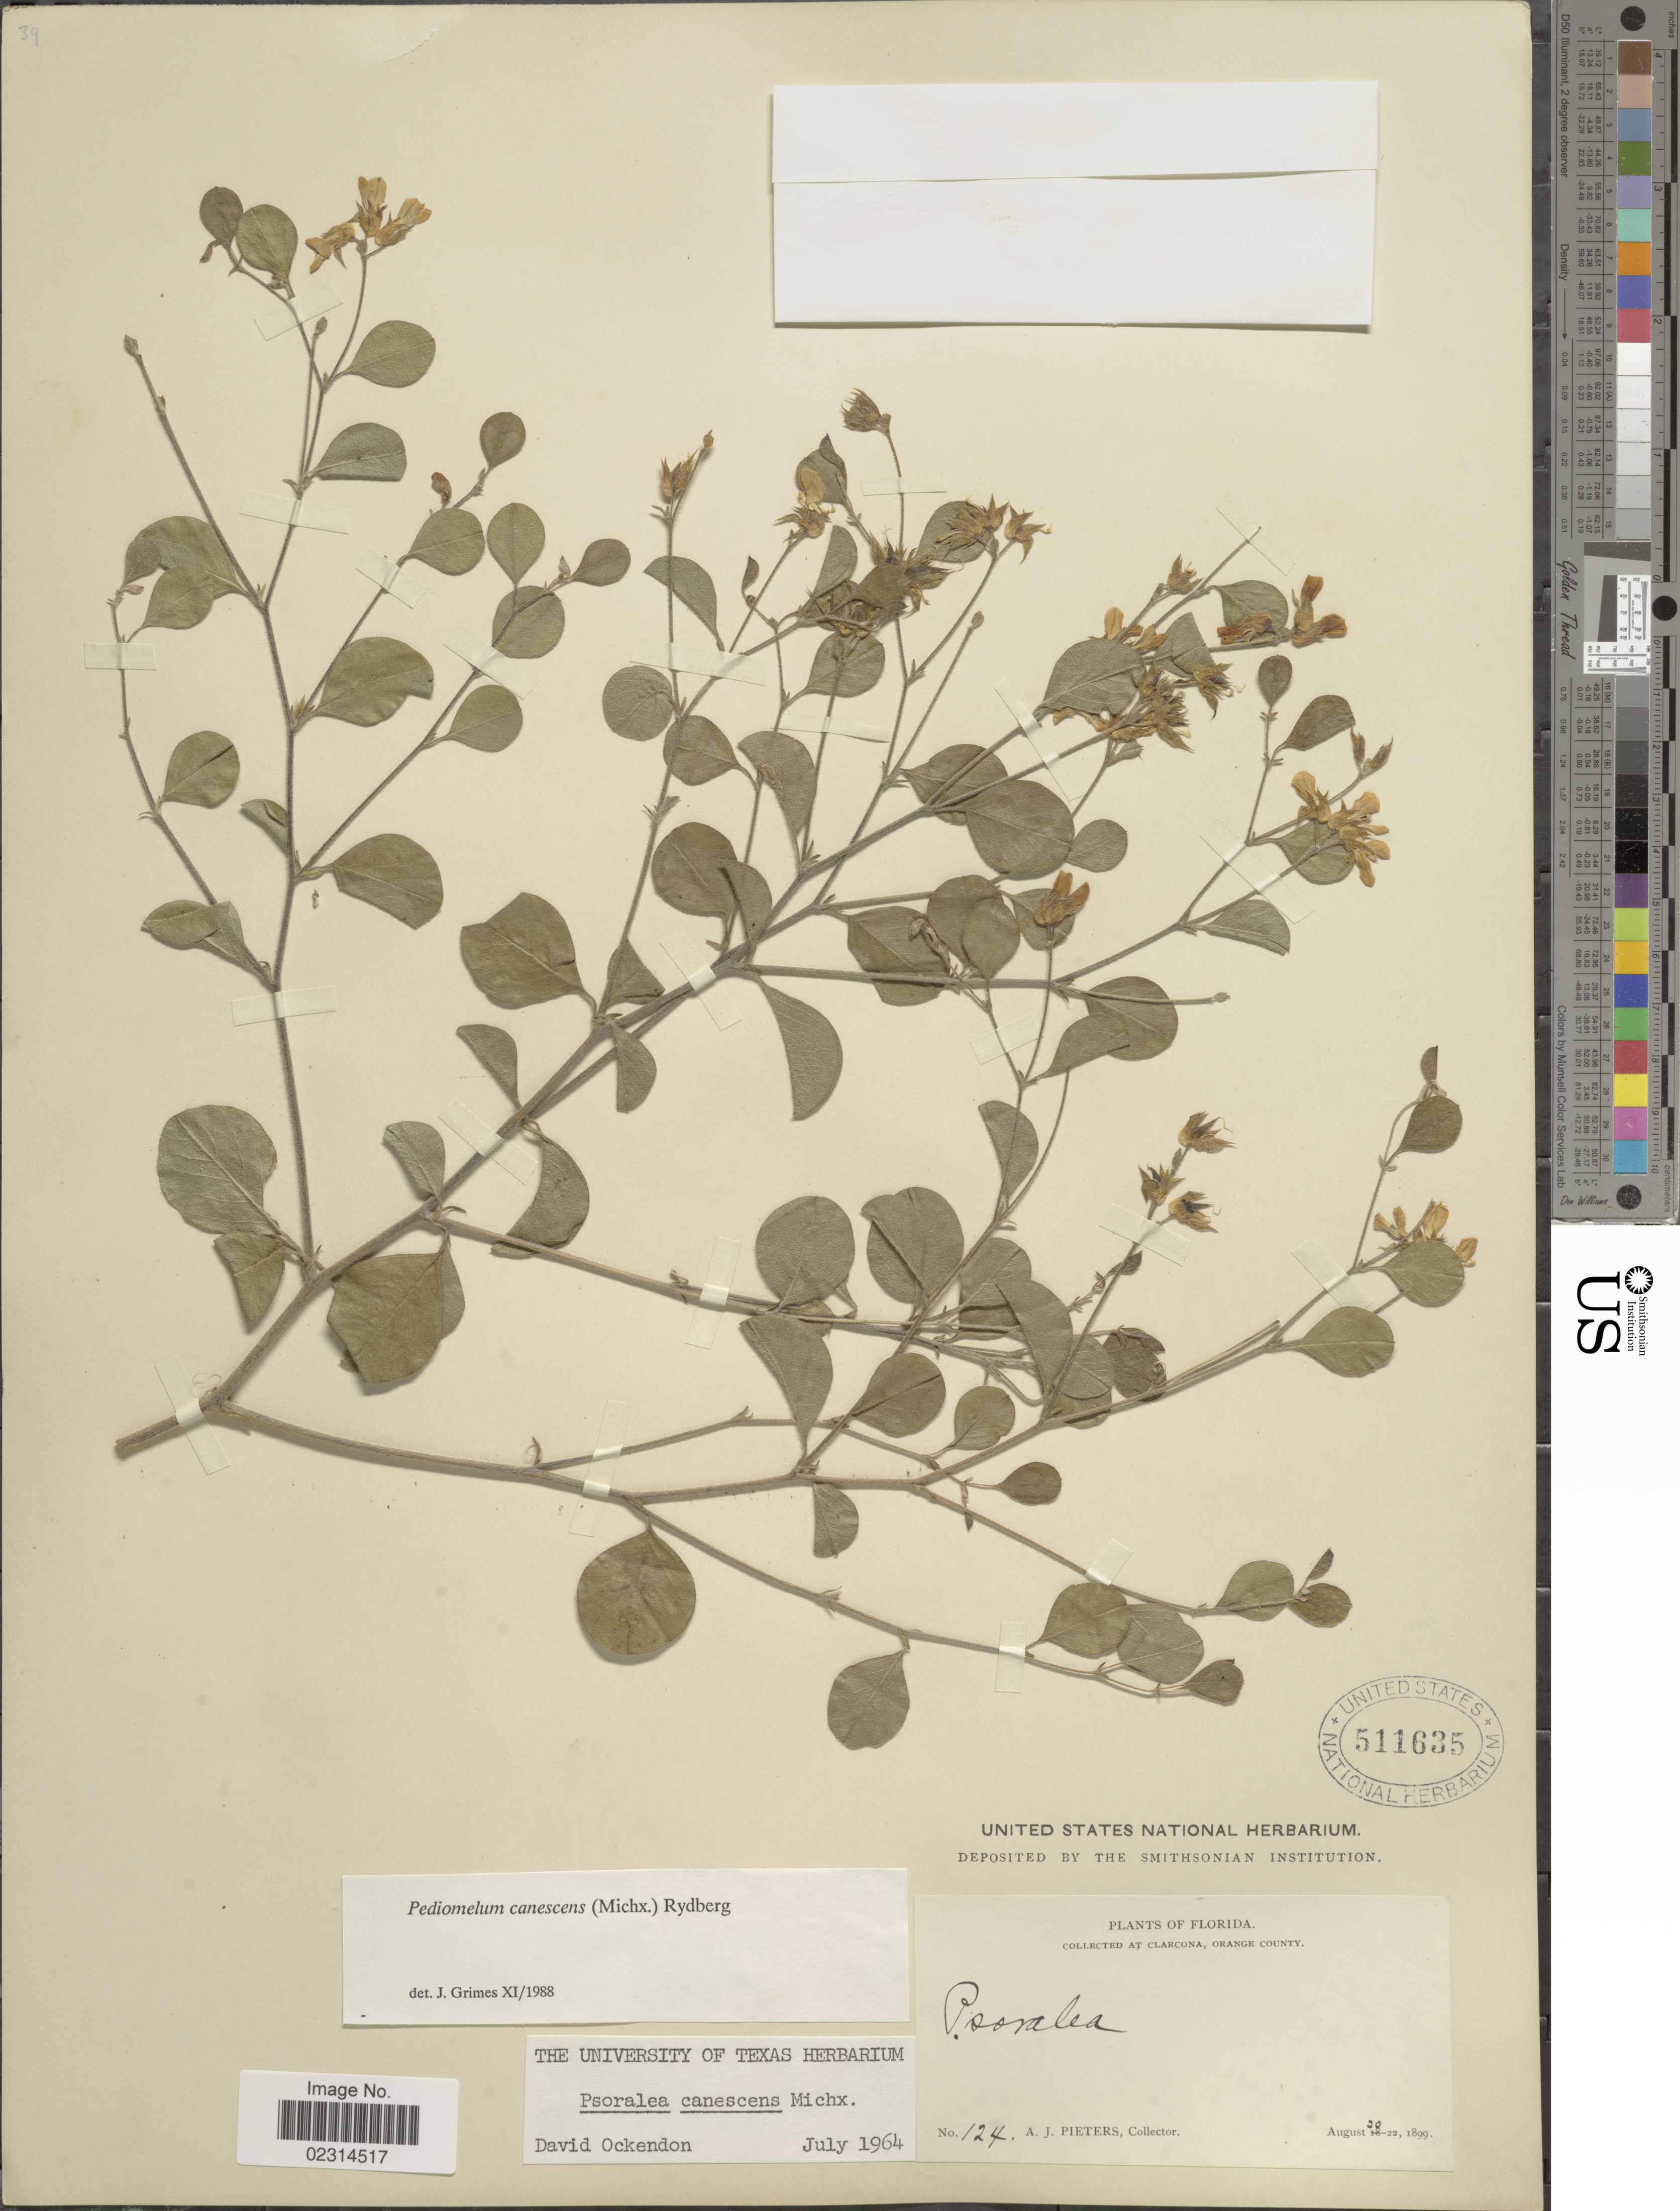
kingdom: Plantae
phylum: Tracheophyta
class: Magnoliopsida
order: Fabales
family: Fabaceae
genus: Pediomelum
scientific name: Pediomelum canescens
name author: (Michx.) Rydb.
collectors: A. Pieters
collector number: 124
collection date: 1899-08-20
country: United States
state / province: Florida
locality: Clarcona, Orange County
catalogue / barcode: US 511635